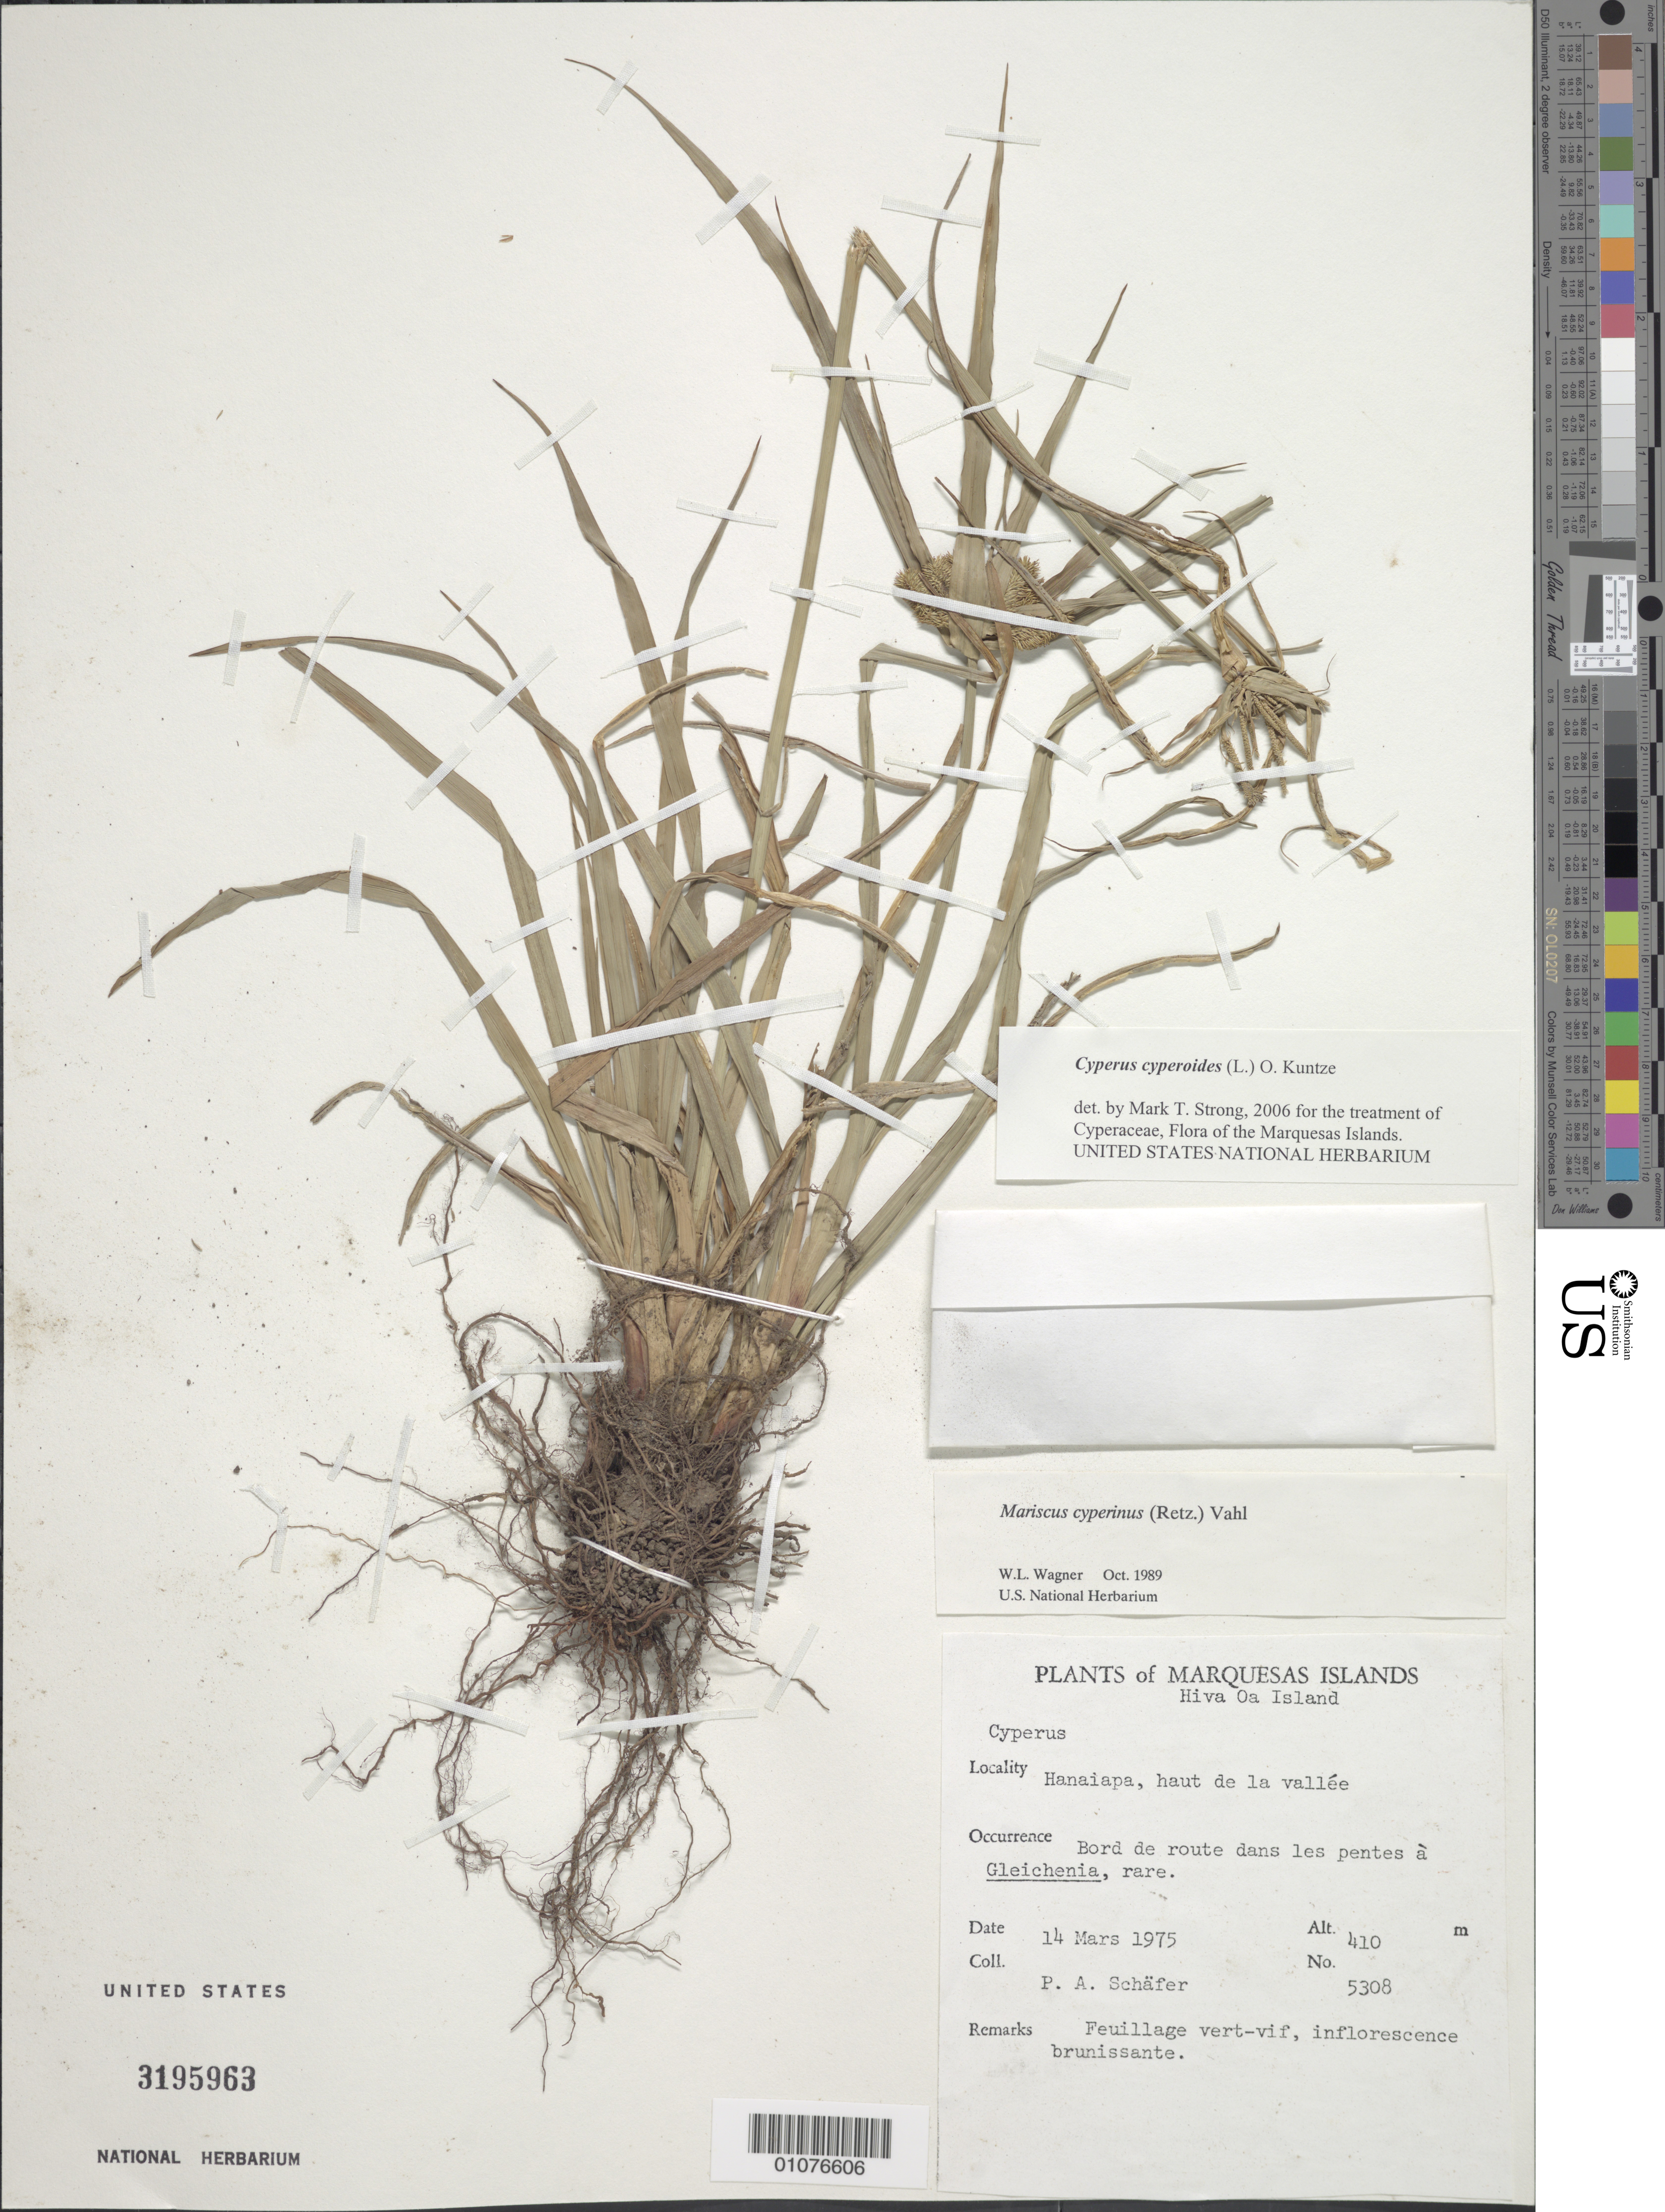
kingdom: Plantae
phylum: Tracheophyta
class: Liliopsida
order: Poales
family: Cyperaceae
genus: Cyperus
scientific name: Cyperus cyperoides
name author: (L.) Kuntze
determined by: Strong, M. T., (US), Smithsonian Institution - National Museum of Natural History (UNITED STATES)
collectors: P. A. Schäfer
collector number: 5308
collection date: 1975-03-14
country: French Polynesia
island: Hiva Oa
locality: Hanaiapa, haut de la valläe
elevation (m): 410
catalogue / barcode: US 3195963